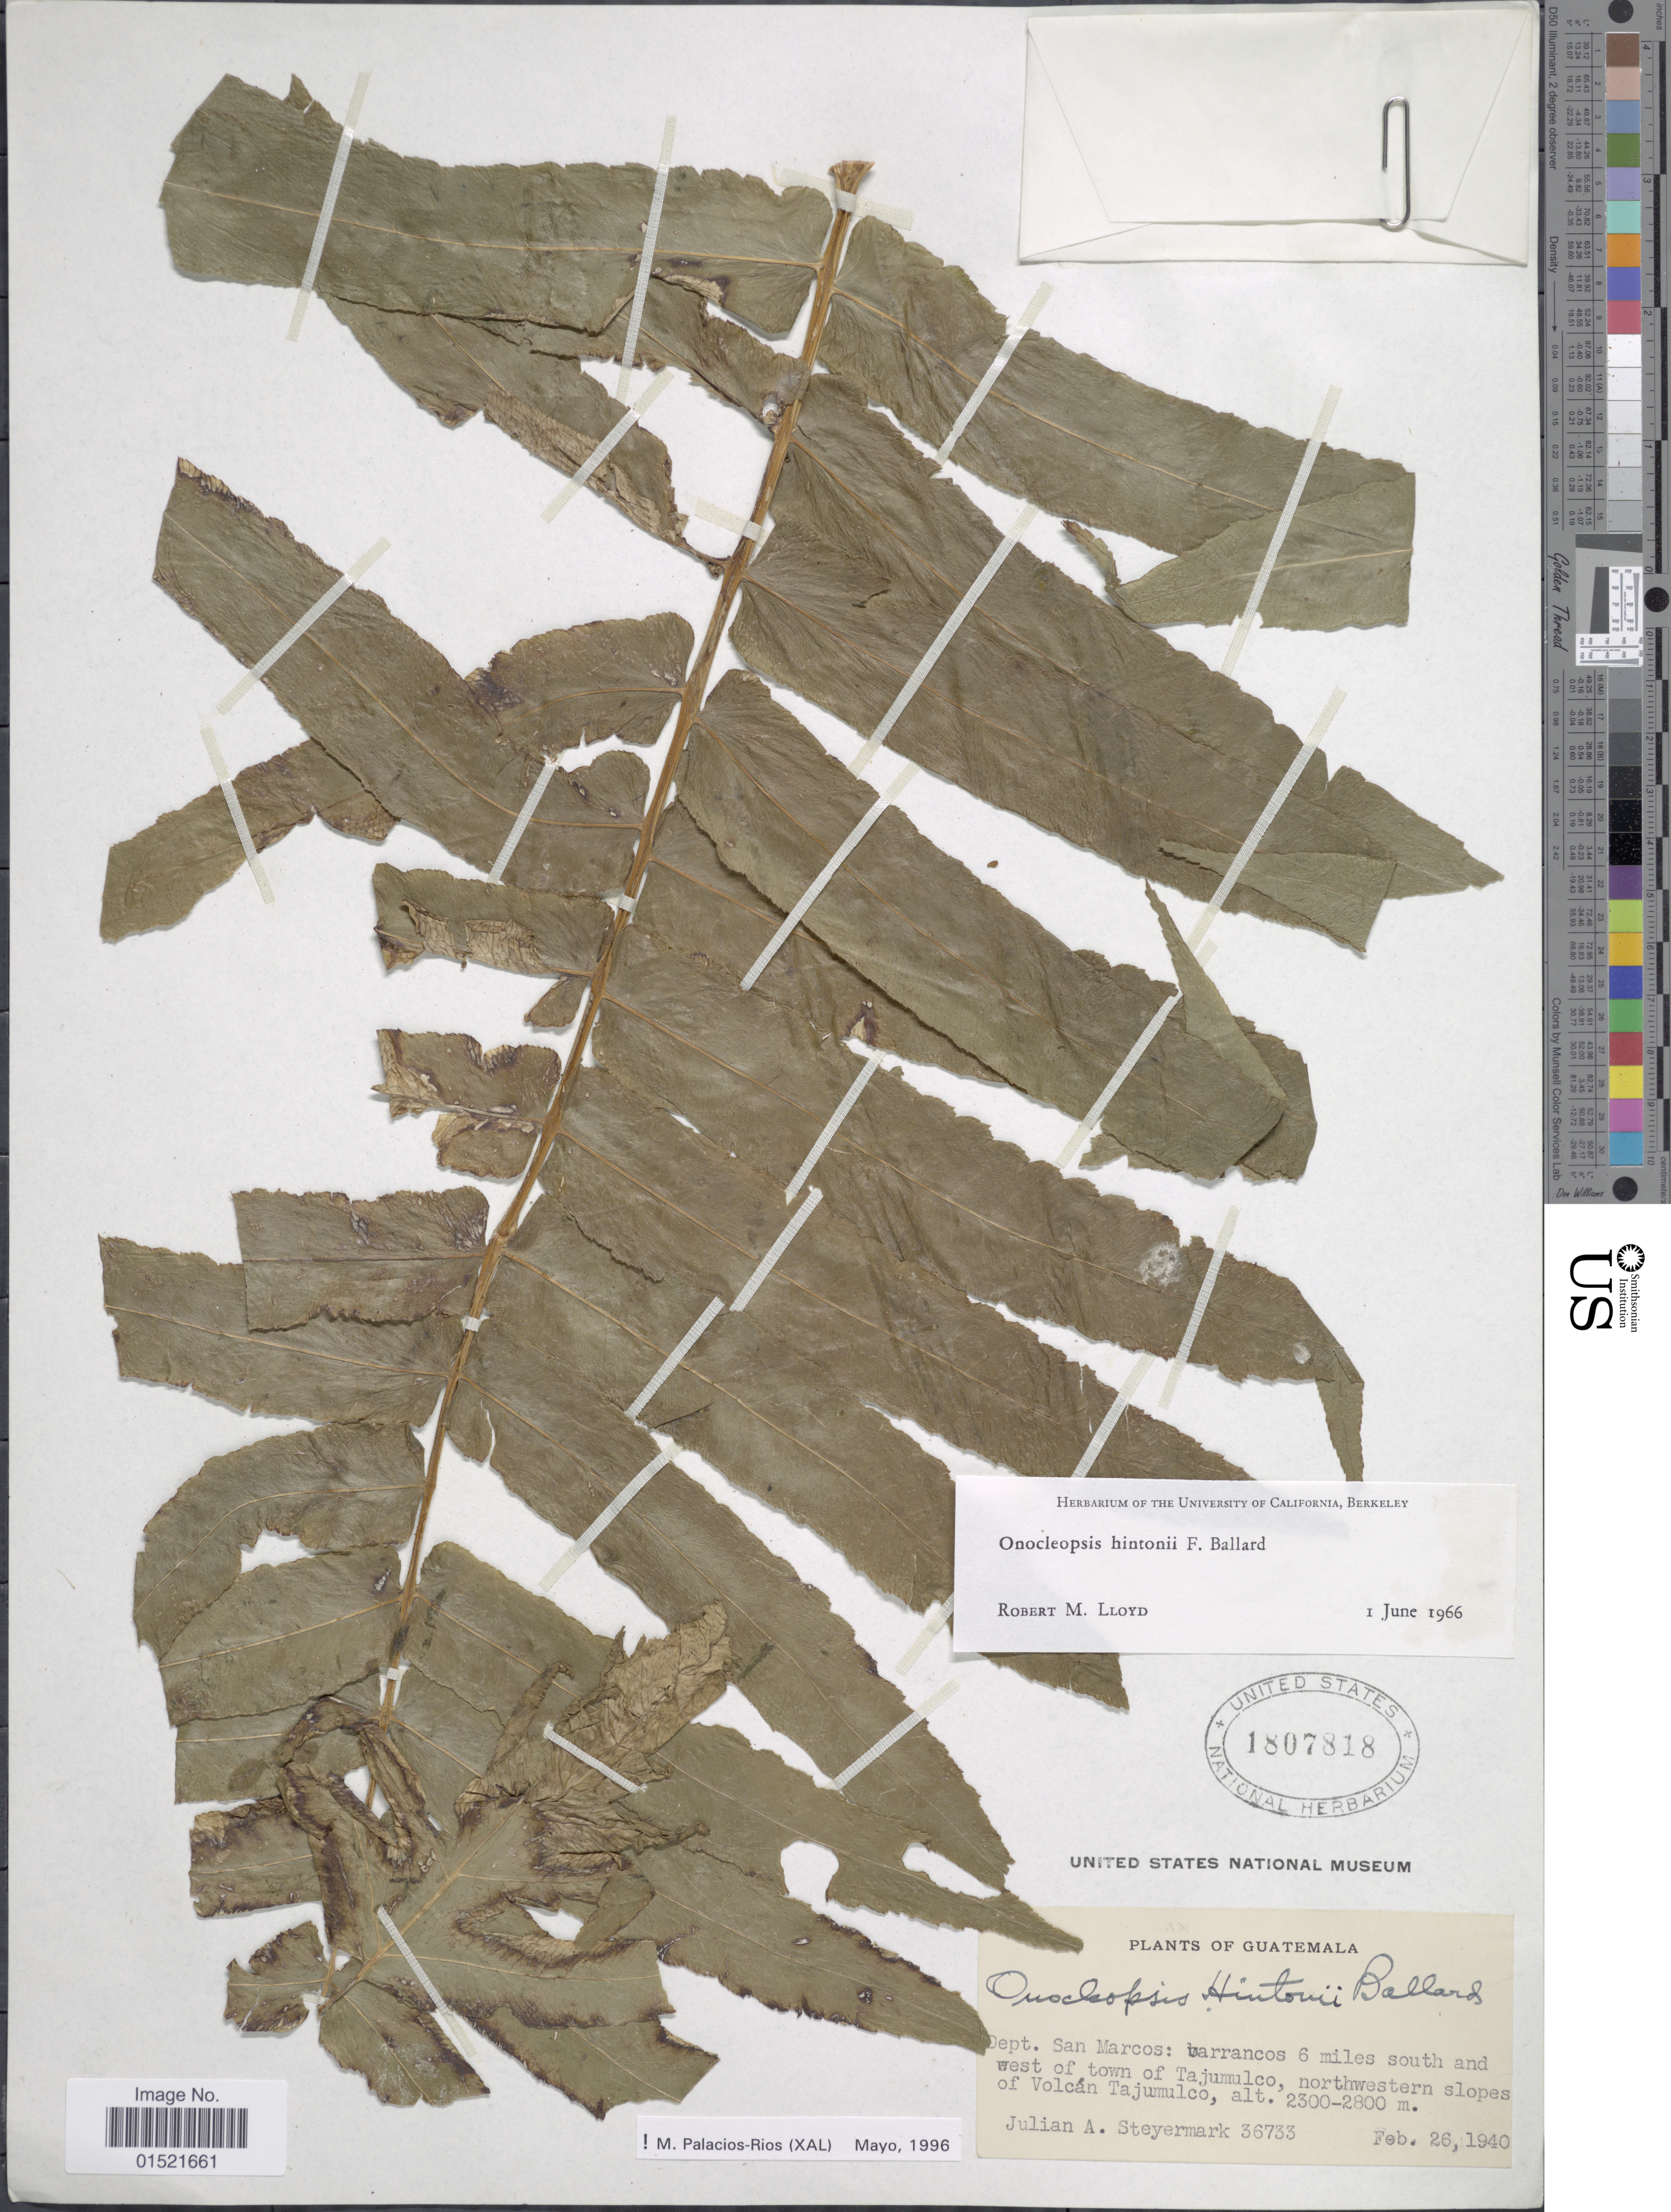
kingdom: Plantae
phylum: Tracheophyta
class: Polypodiopsida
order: Polypodiales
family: Onocleaceae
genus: Onocleopsis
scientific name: Onocleopsis hintonii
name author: F. Ballard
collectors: J. Steyermark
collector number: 36733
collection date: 1940-02-26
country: Guatemala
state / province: San Marcos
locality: Dept. San Marcos: barrancos 6 miles south and west of town of Tajumulco, northwestern slopes of Volcan Tajumulco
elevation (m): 2300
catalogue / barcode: US 1807818